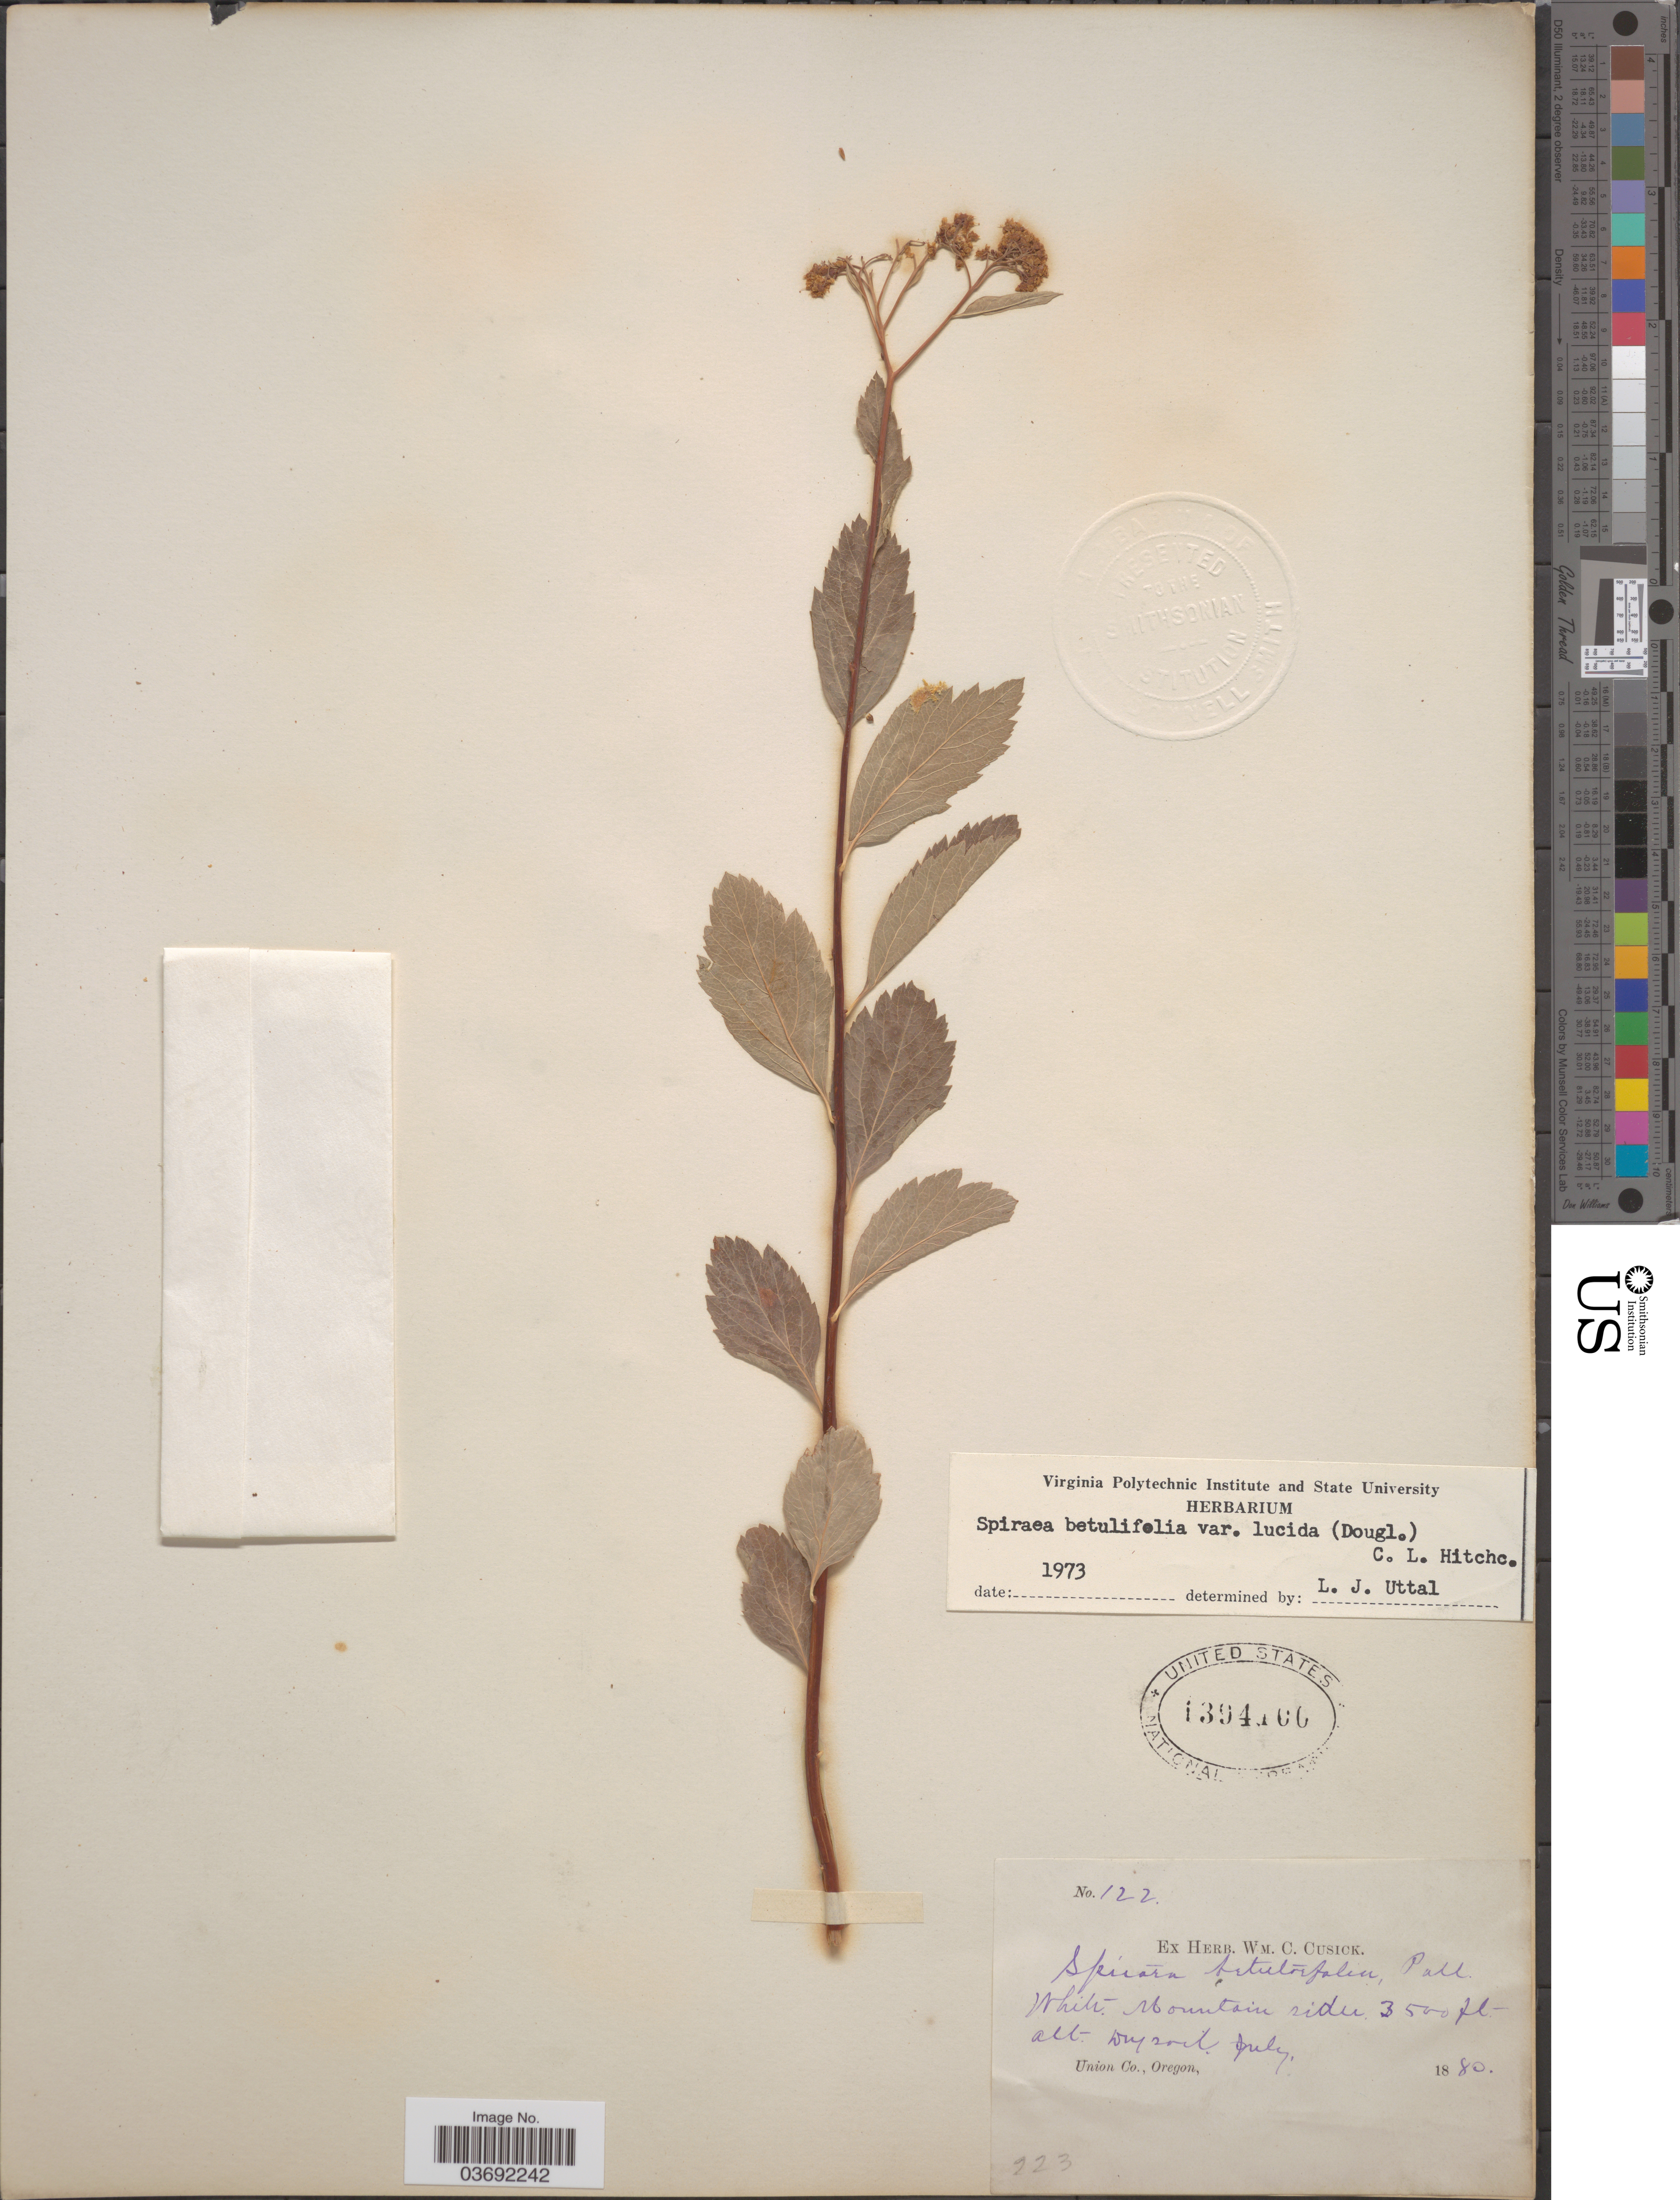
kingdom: Plantae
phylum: Tracheophyta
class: Magnoliopsida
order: Rosales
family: Rosaceae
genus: Spiraea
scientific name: Spiraea betulifolia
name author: Pall.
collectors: ex herb. Wm. C. Cusick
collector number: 122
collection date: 1880-07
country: United States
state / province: Oregon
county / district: Union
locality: White Mountain sides. Union Co.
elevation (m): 1067